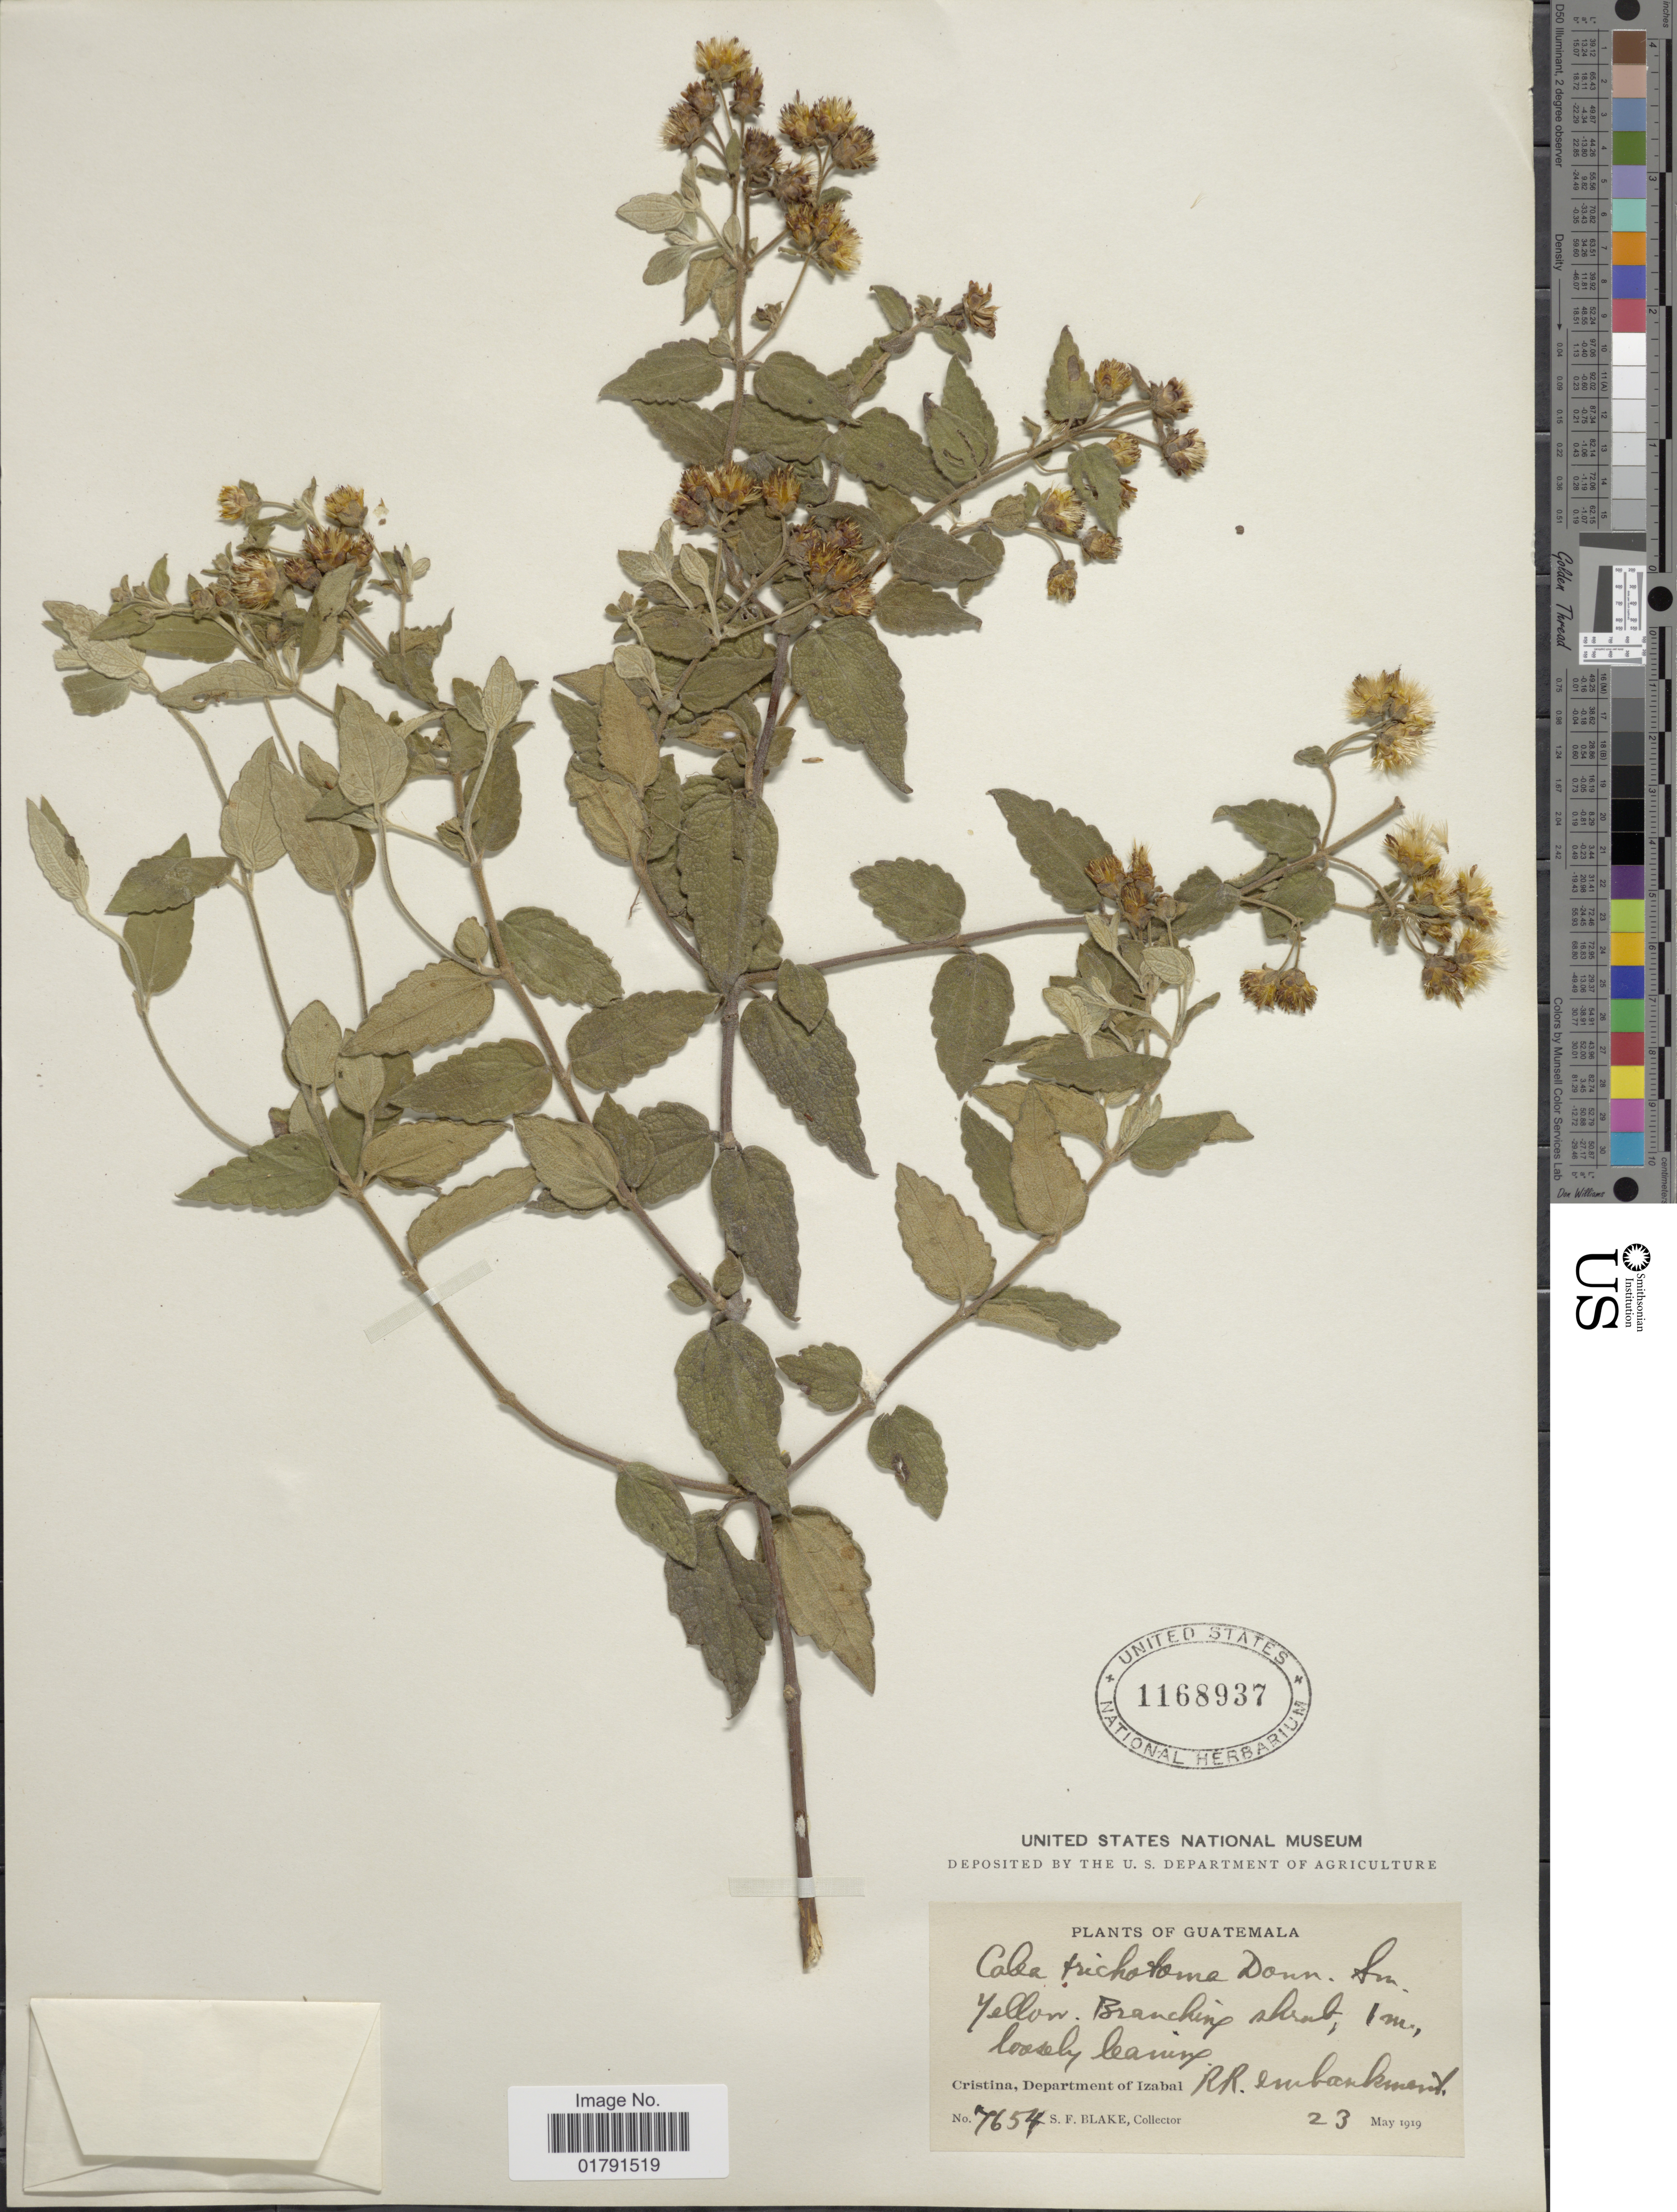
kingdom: Plantae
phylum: Tracheophyta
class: Magnoliopsida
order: Asterales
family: Asteraceae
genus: Calea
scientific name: Calea trichotoma var. trichotoma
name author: Donn. Sm.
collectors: S. Blake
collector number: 7654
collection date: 1919-05-23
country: Guatemala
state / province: Izabal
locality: Cristina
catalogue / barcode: US 1168937